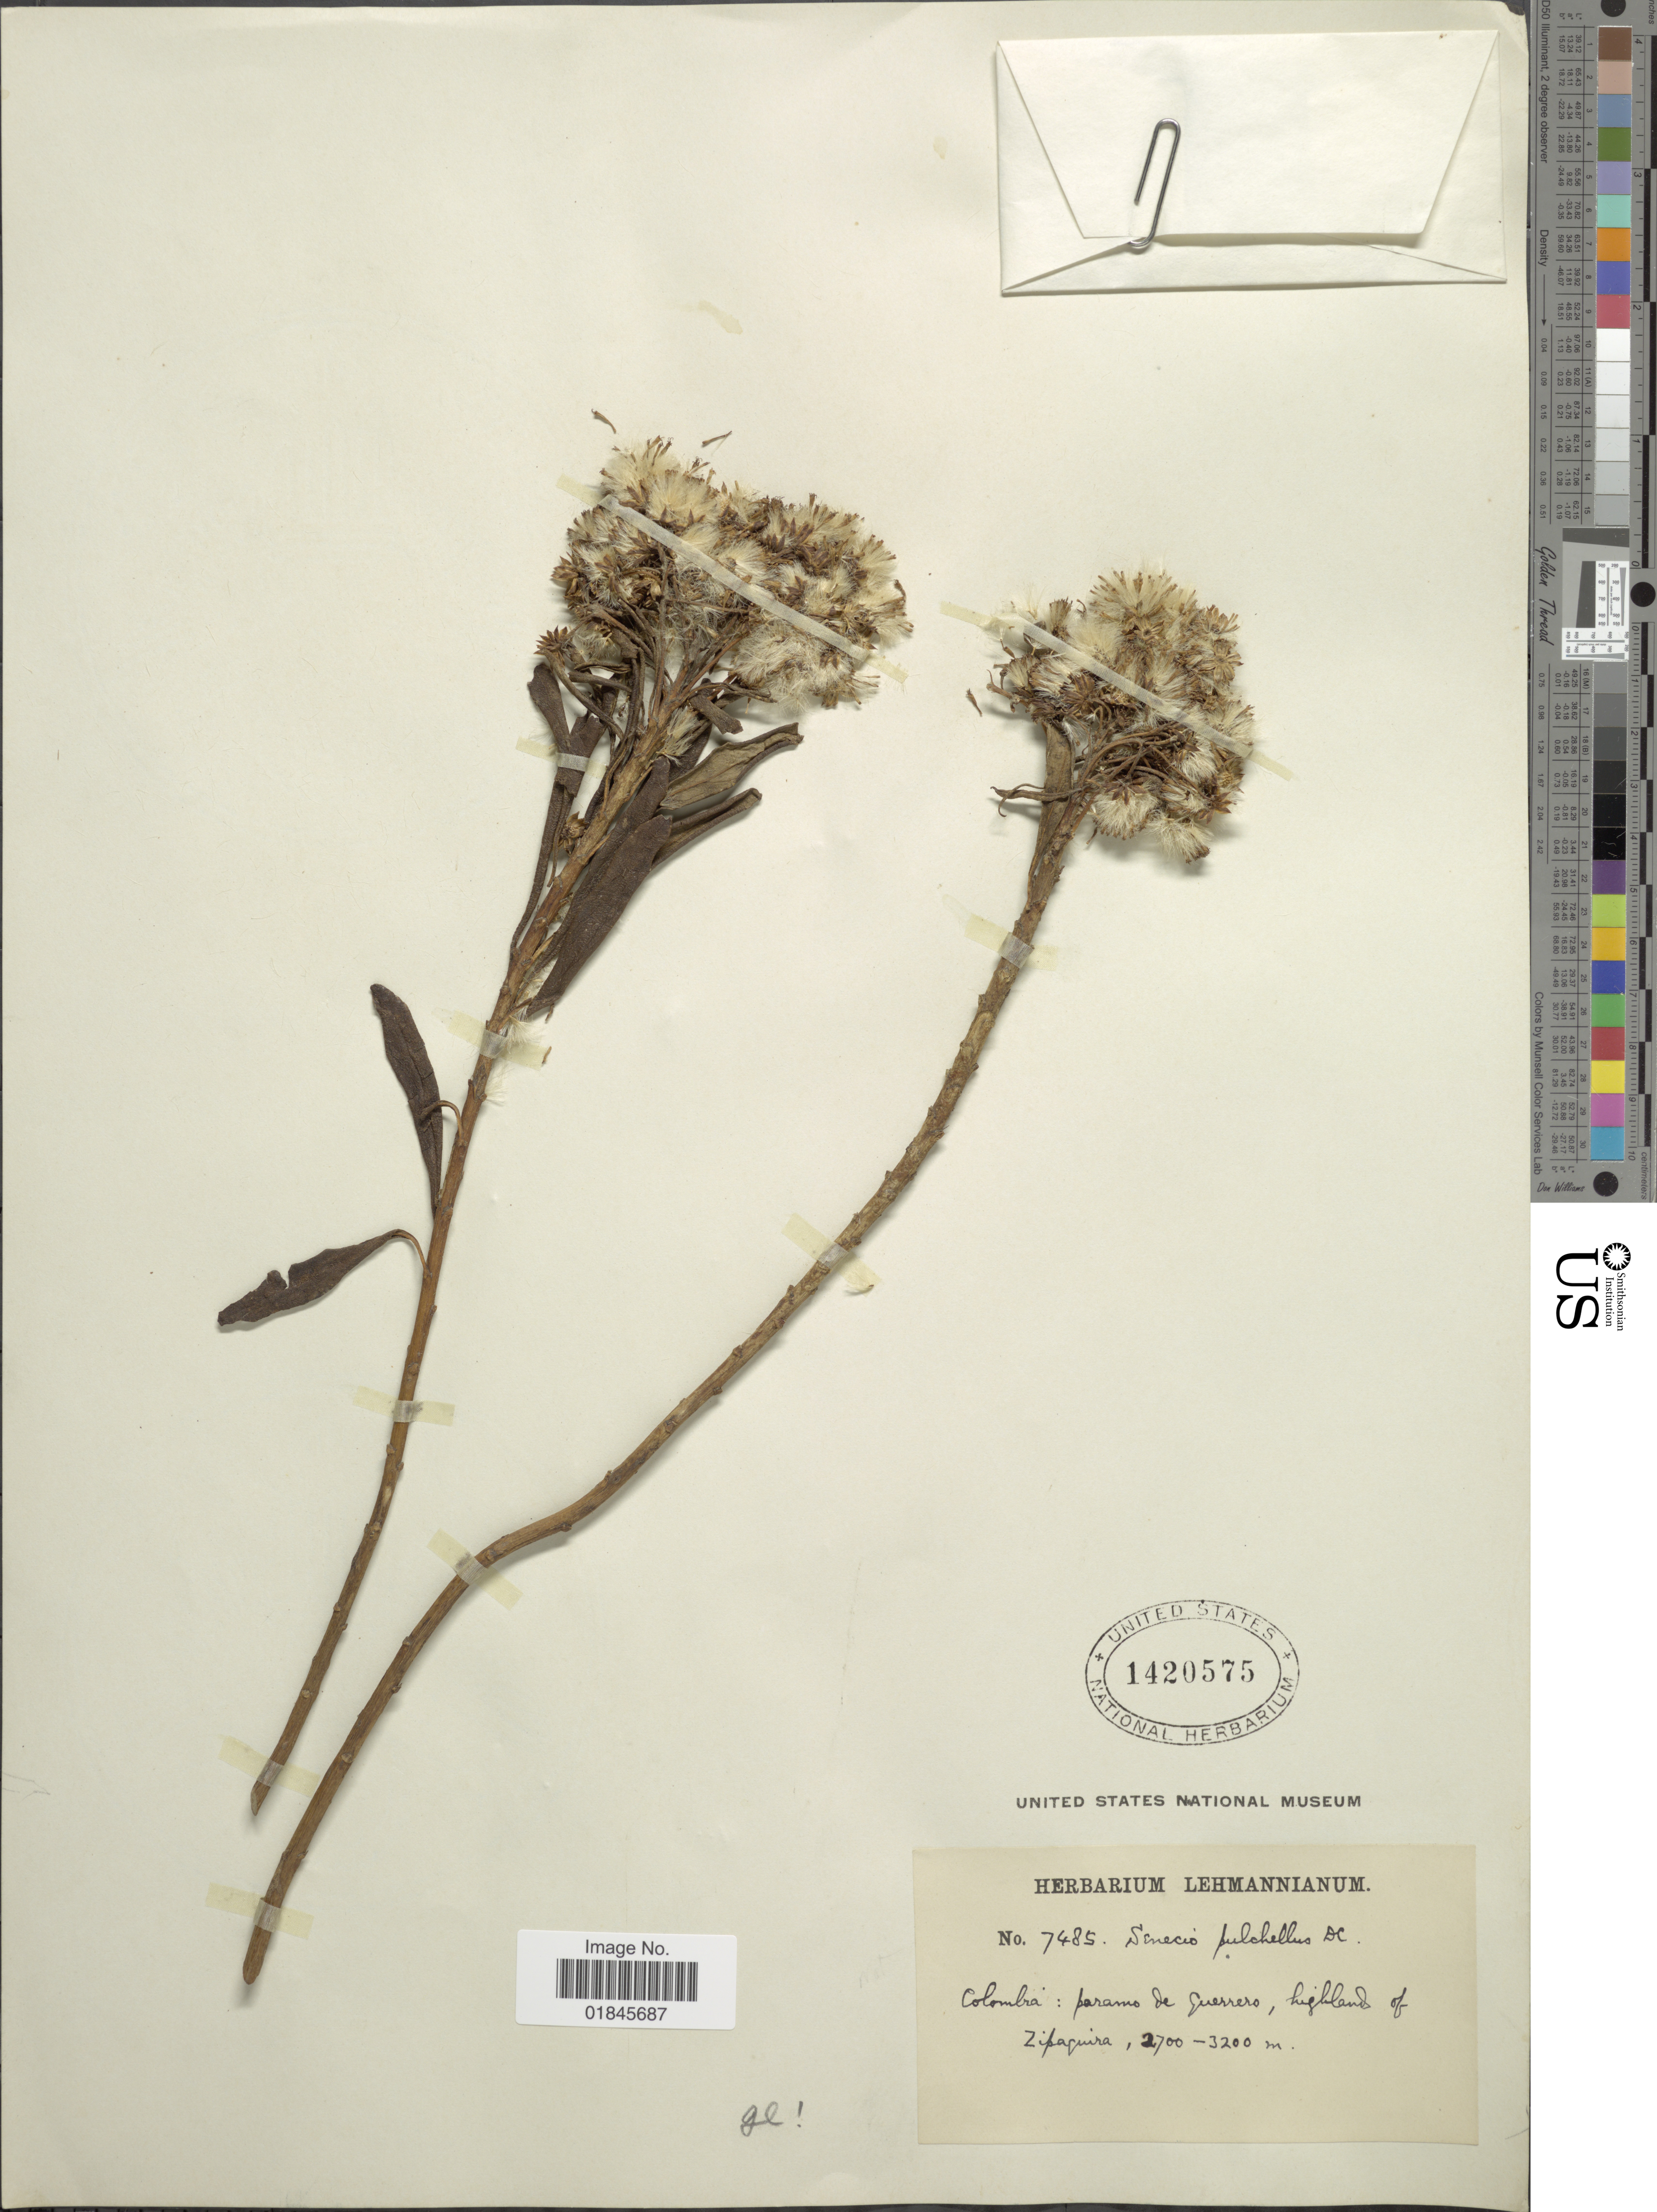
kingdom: Plantae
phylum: Tracheophyta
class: Magnoliopsida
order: Asterales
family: Asteraceae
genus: Pentacalia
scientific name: Pentacalia pulchella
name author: (Kunth) Cuatrec.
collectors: ex herb. Lehmannianum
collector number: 7485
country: Colombia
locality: Colombia: paramo de Guerrero, highlands of Zipaquira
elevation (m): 2700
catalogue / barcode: US 1420575